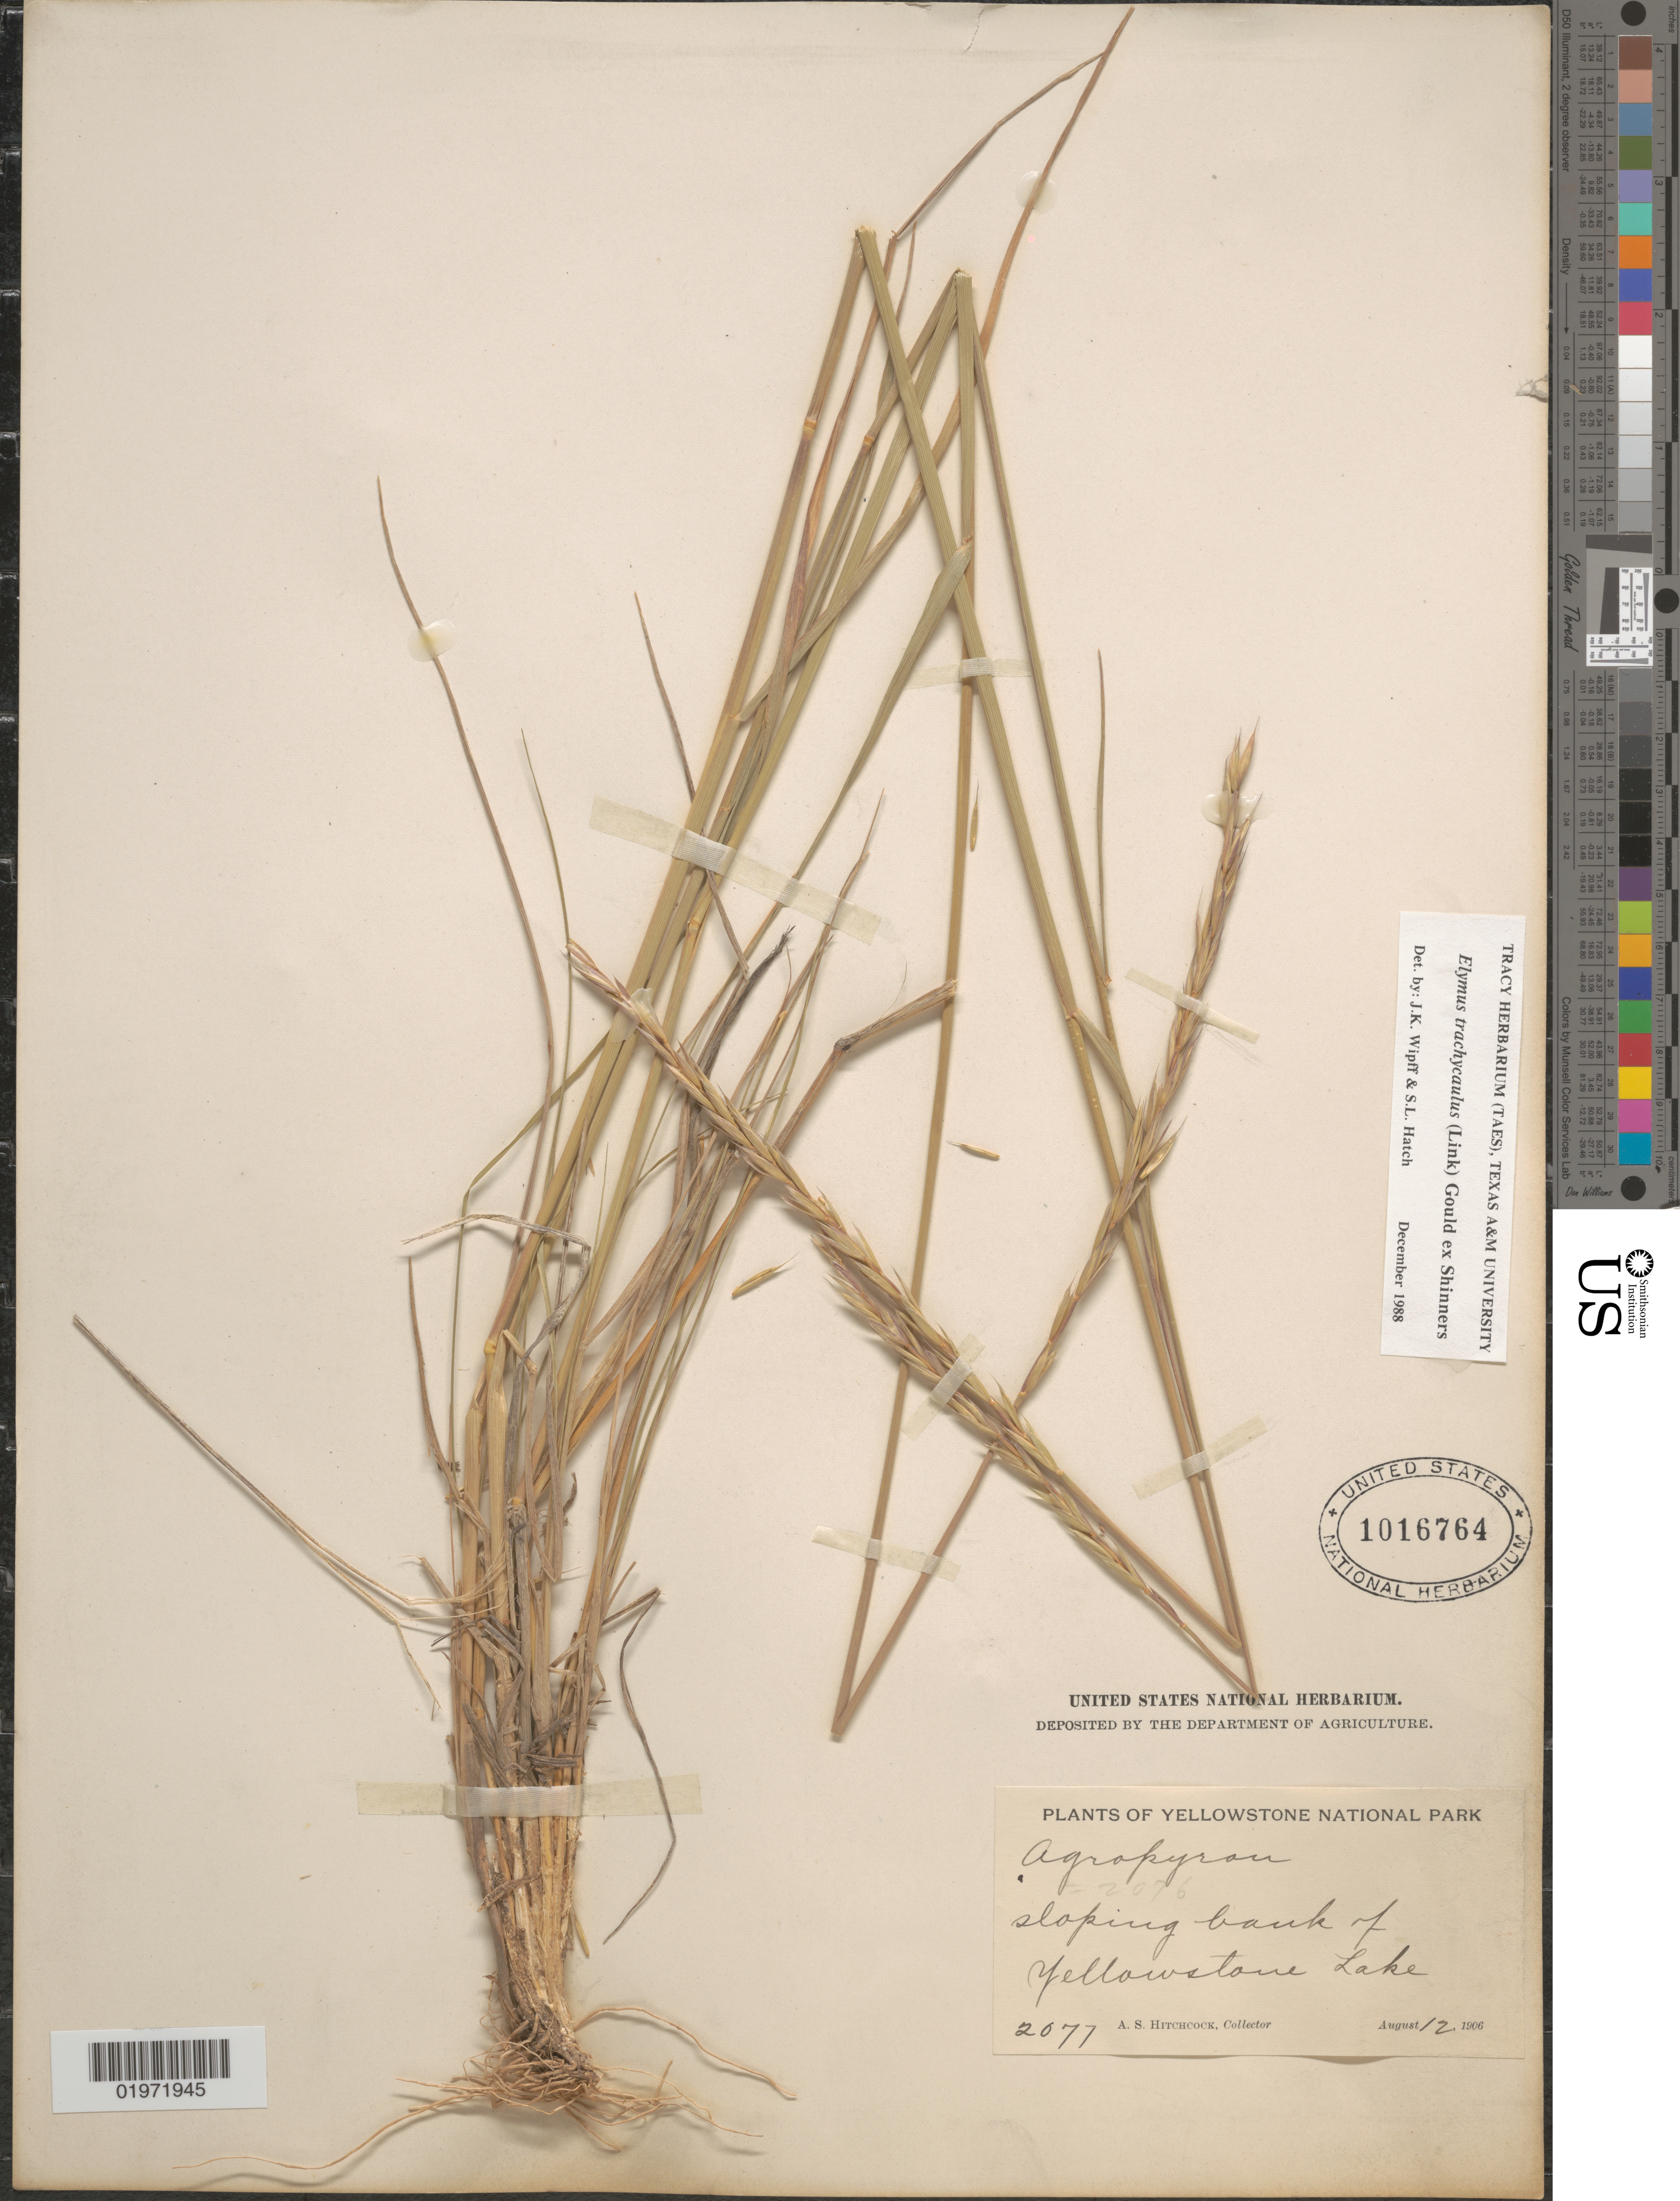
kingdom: Plantae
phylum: Tracheophyta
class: Liliopsida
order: Poales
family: Poaceae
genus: Elymus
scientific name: Elymus trachycaulus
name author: (Link) Gould ex Shinners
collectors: A. S. Hitchcock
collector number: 2077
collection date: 1906-08-12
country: United States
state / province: Wyoming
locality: Yellowstone National Park. Sloping bank of Yellowstone Lake.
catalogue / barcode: US 1016764